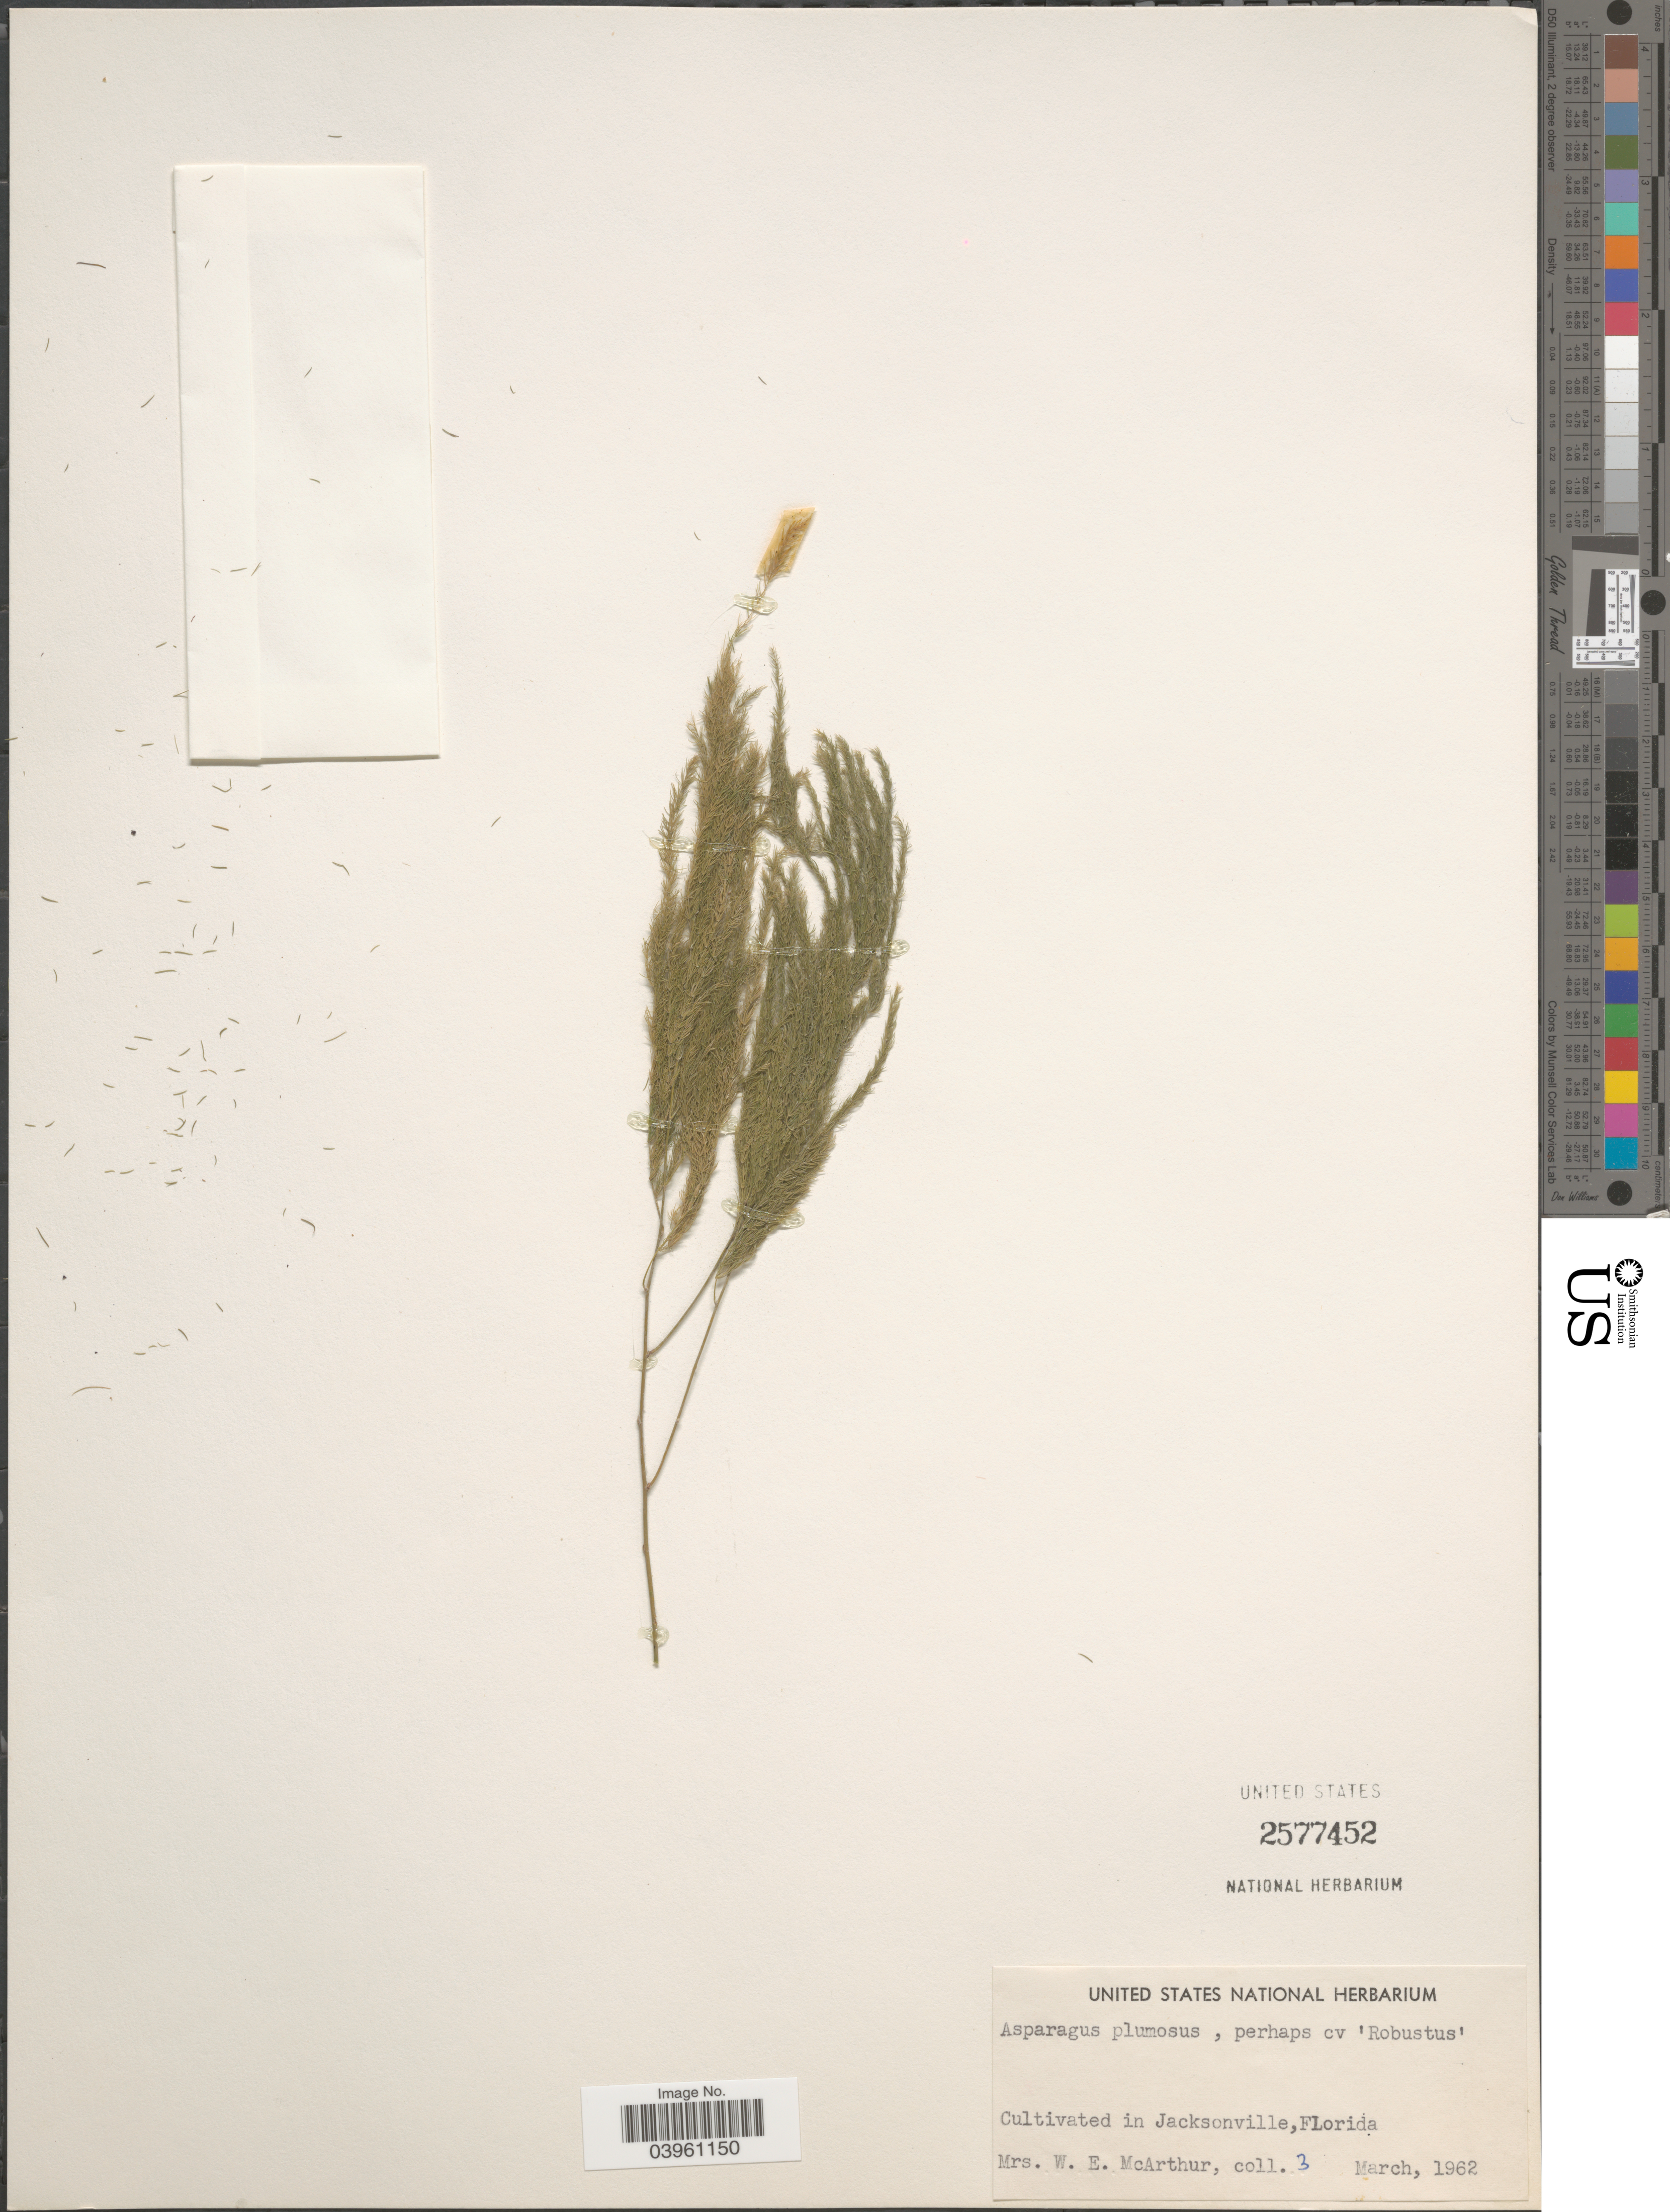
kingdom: Plantae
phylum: Tracheophyta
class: Liliopsida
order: Asparagales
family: Asparagaceae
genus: Asparagus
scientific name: Asparagus plumosus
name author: Baker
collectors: W. McArthur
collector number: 3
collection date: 1962-03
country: United States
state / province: Florida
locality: In Jacksonville.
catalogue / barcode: US 2577452